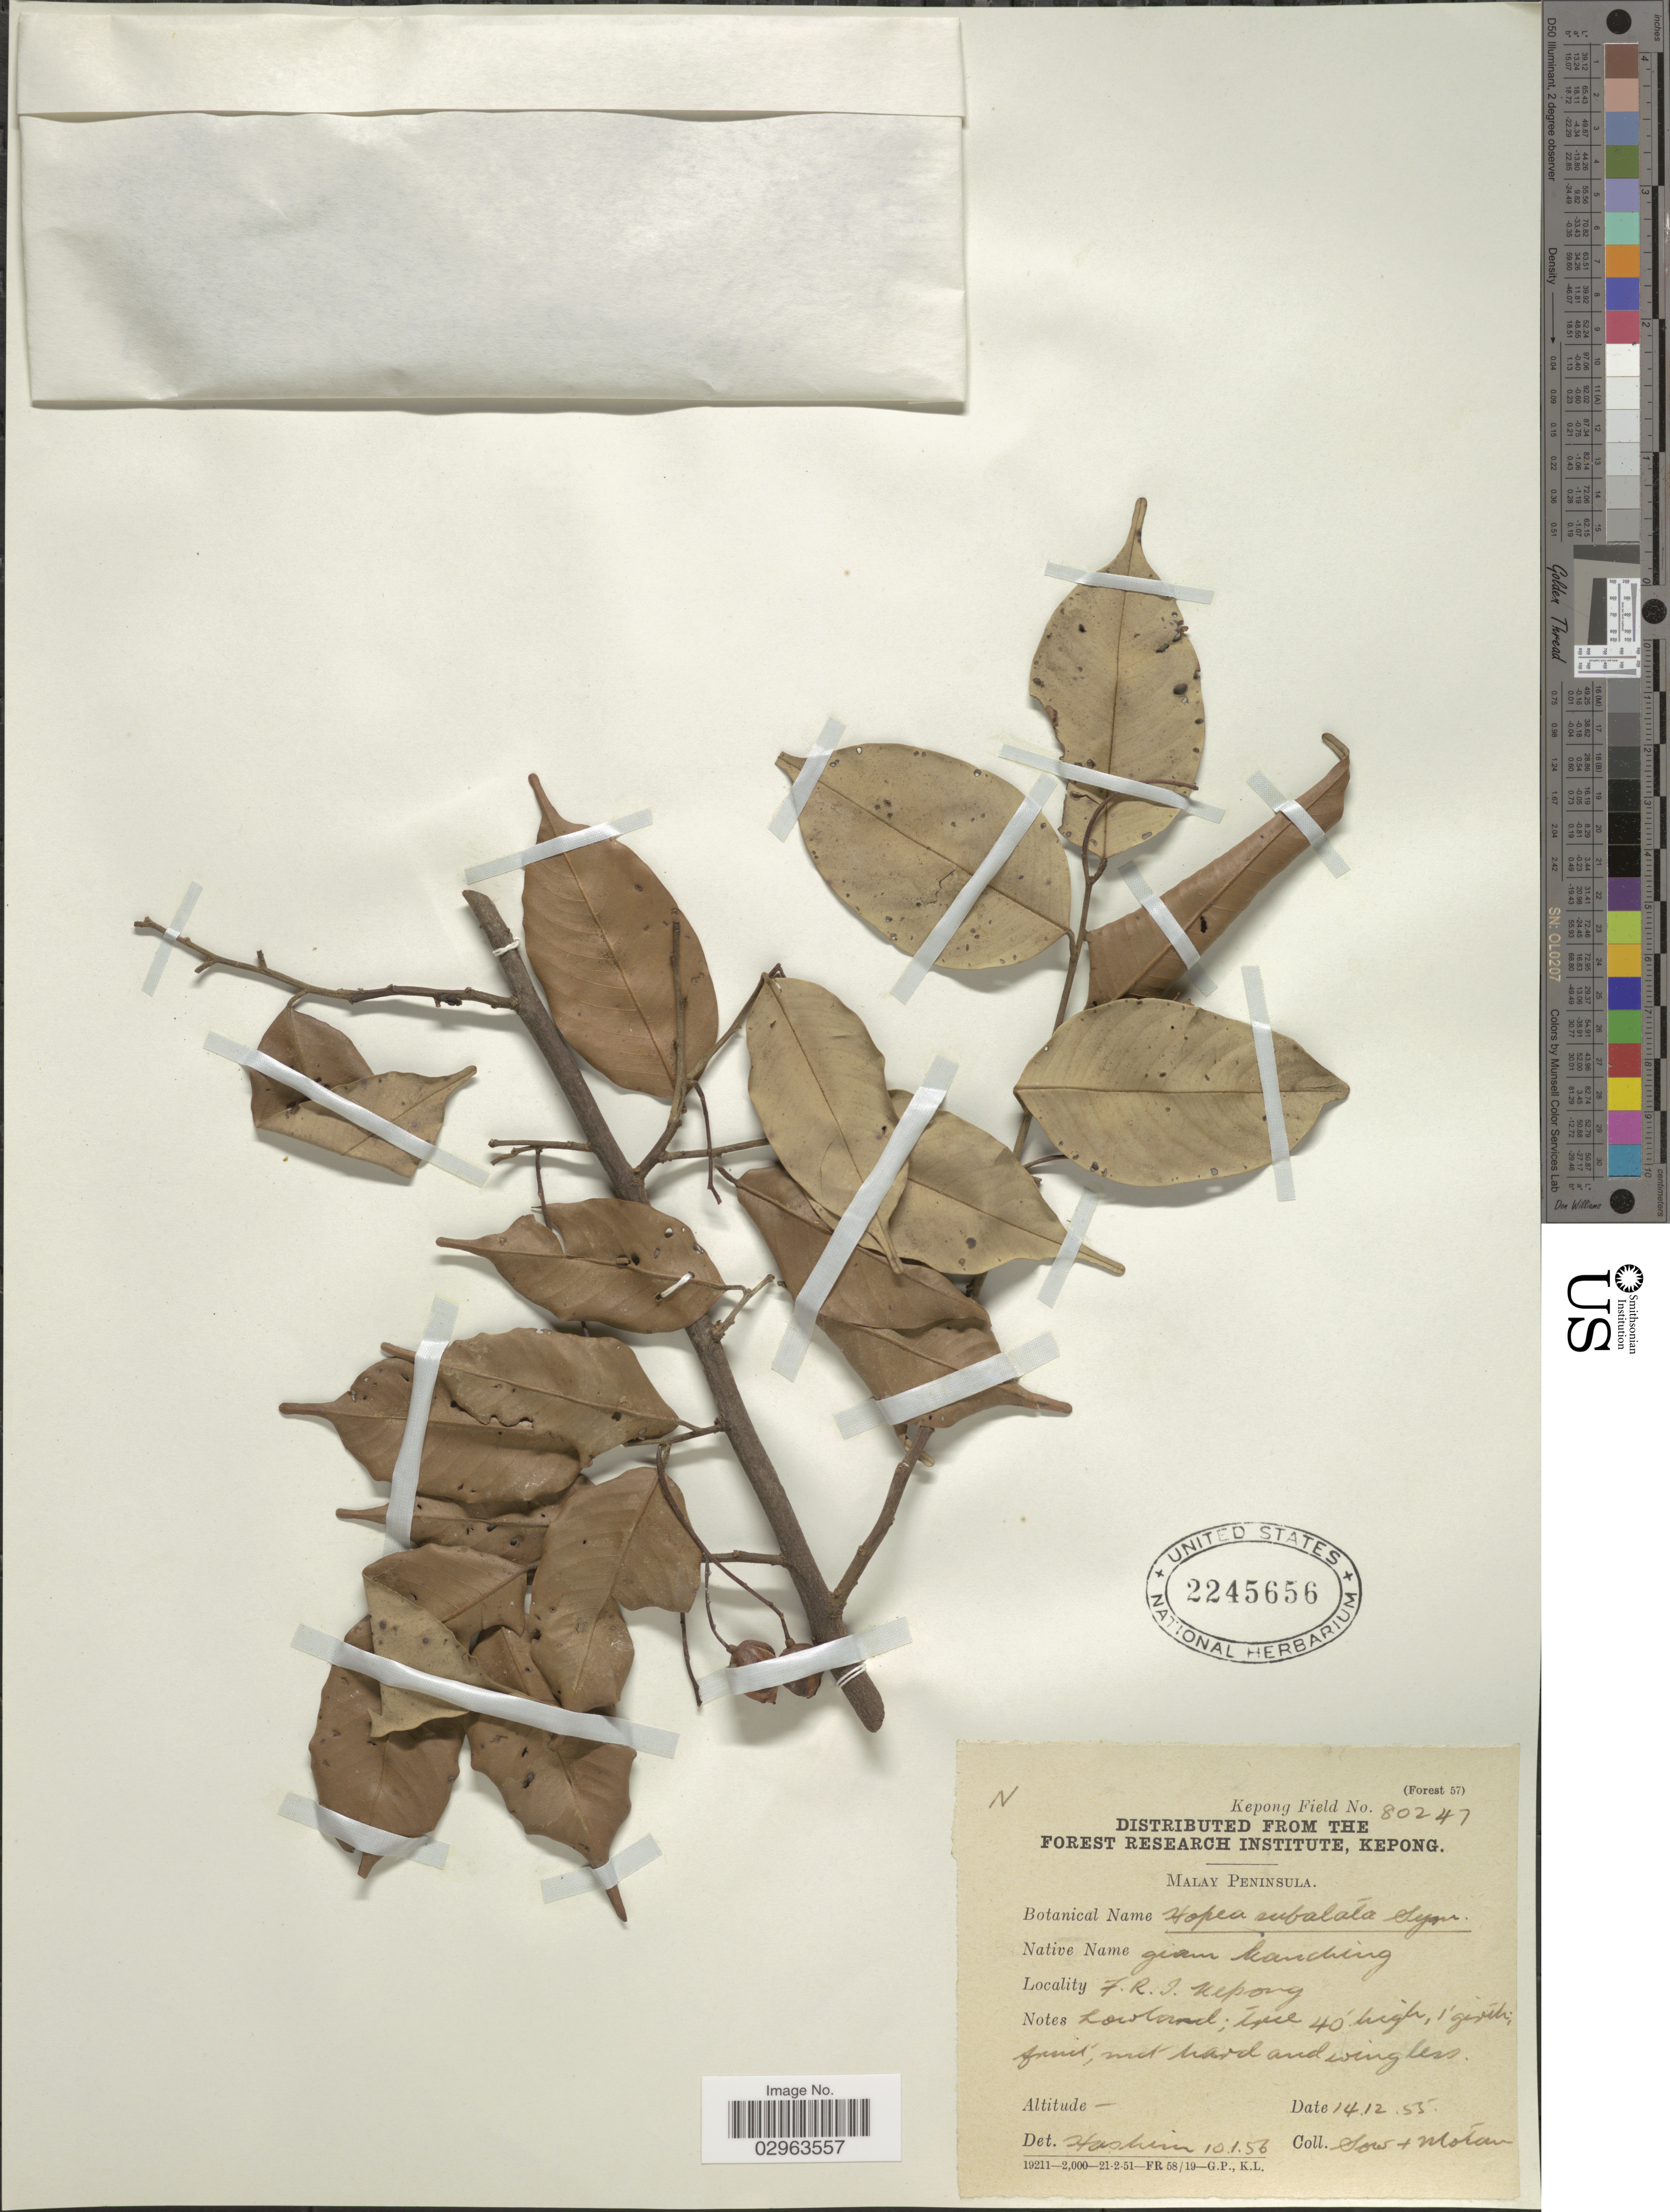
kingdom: Plantae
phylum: Tracheophyta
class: Magnoliopsida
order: Malvales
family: Dipterocarpaceae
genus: Hopea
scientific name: Hopea subalata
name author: Symington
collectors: -. Low & -. Motan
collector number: Kepong Field? 80247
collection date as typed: Transcribed d/m/y: 14/12/55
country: Malaysia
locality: Malay Peninsula. F.R.I. Kepong.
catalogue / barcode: US 2245656